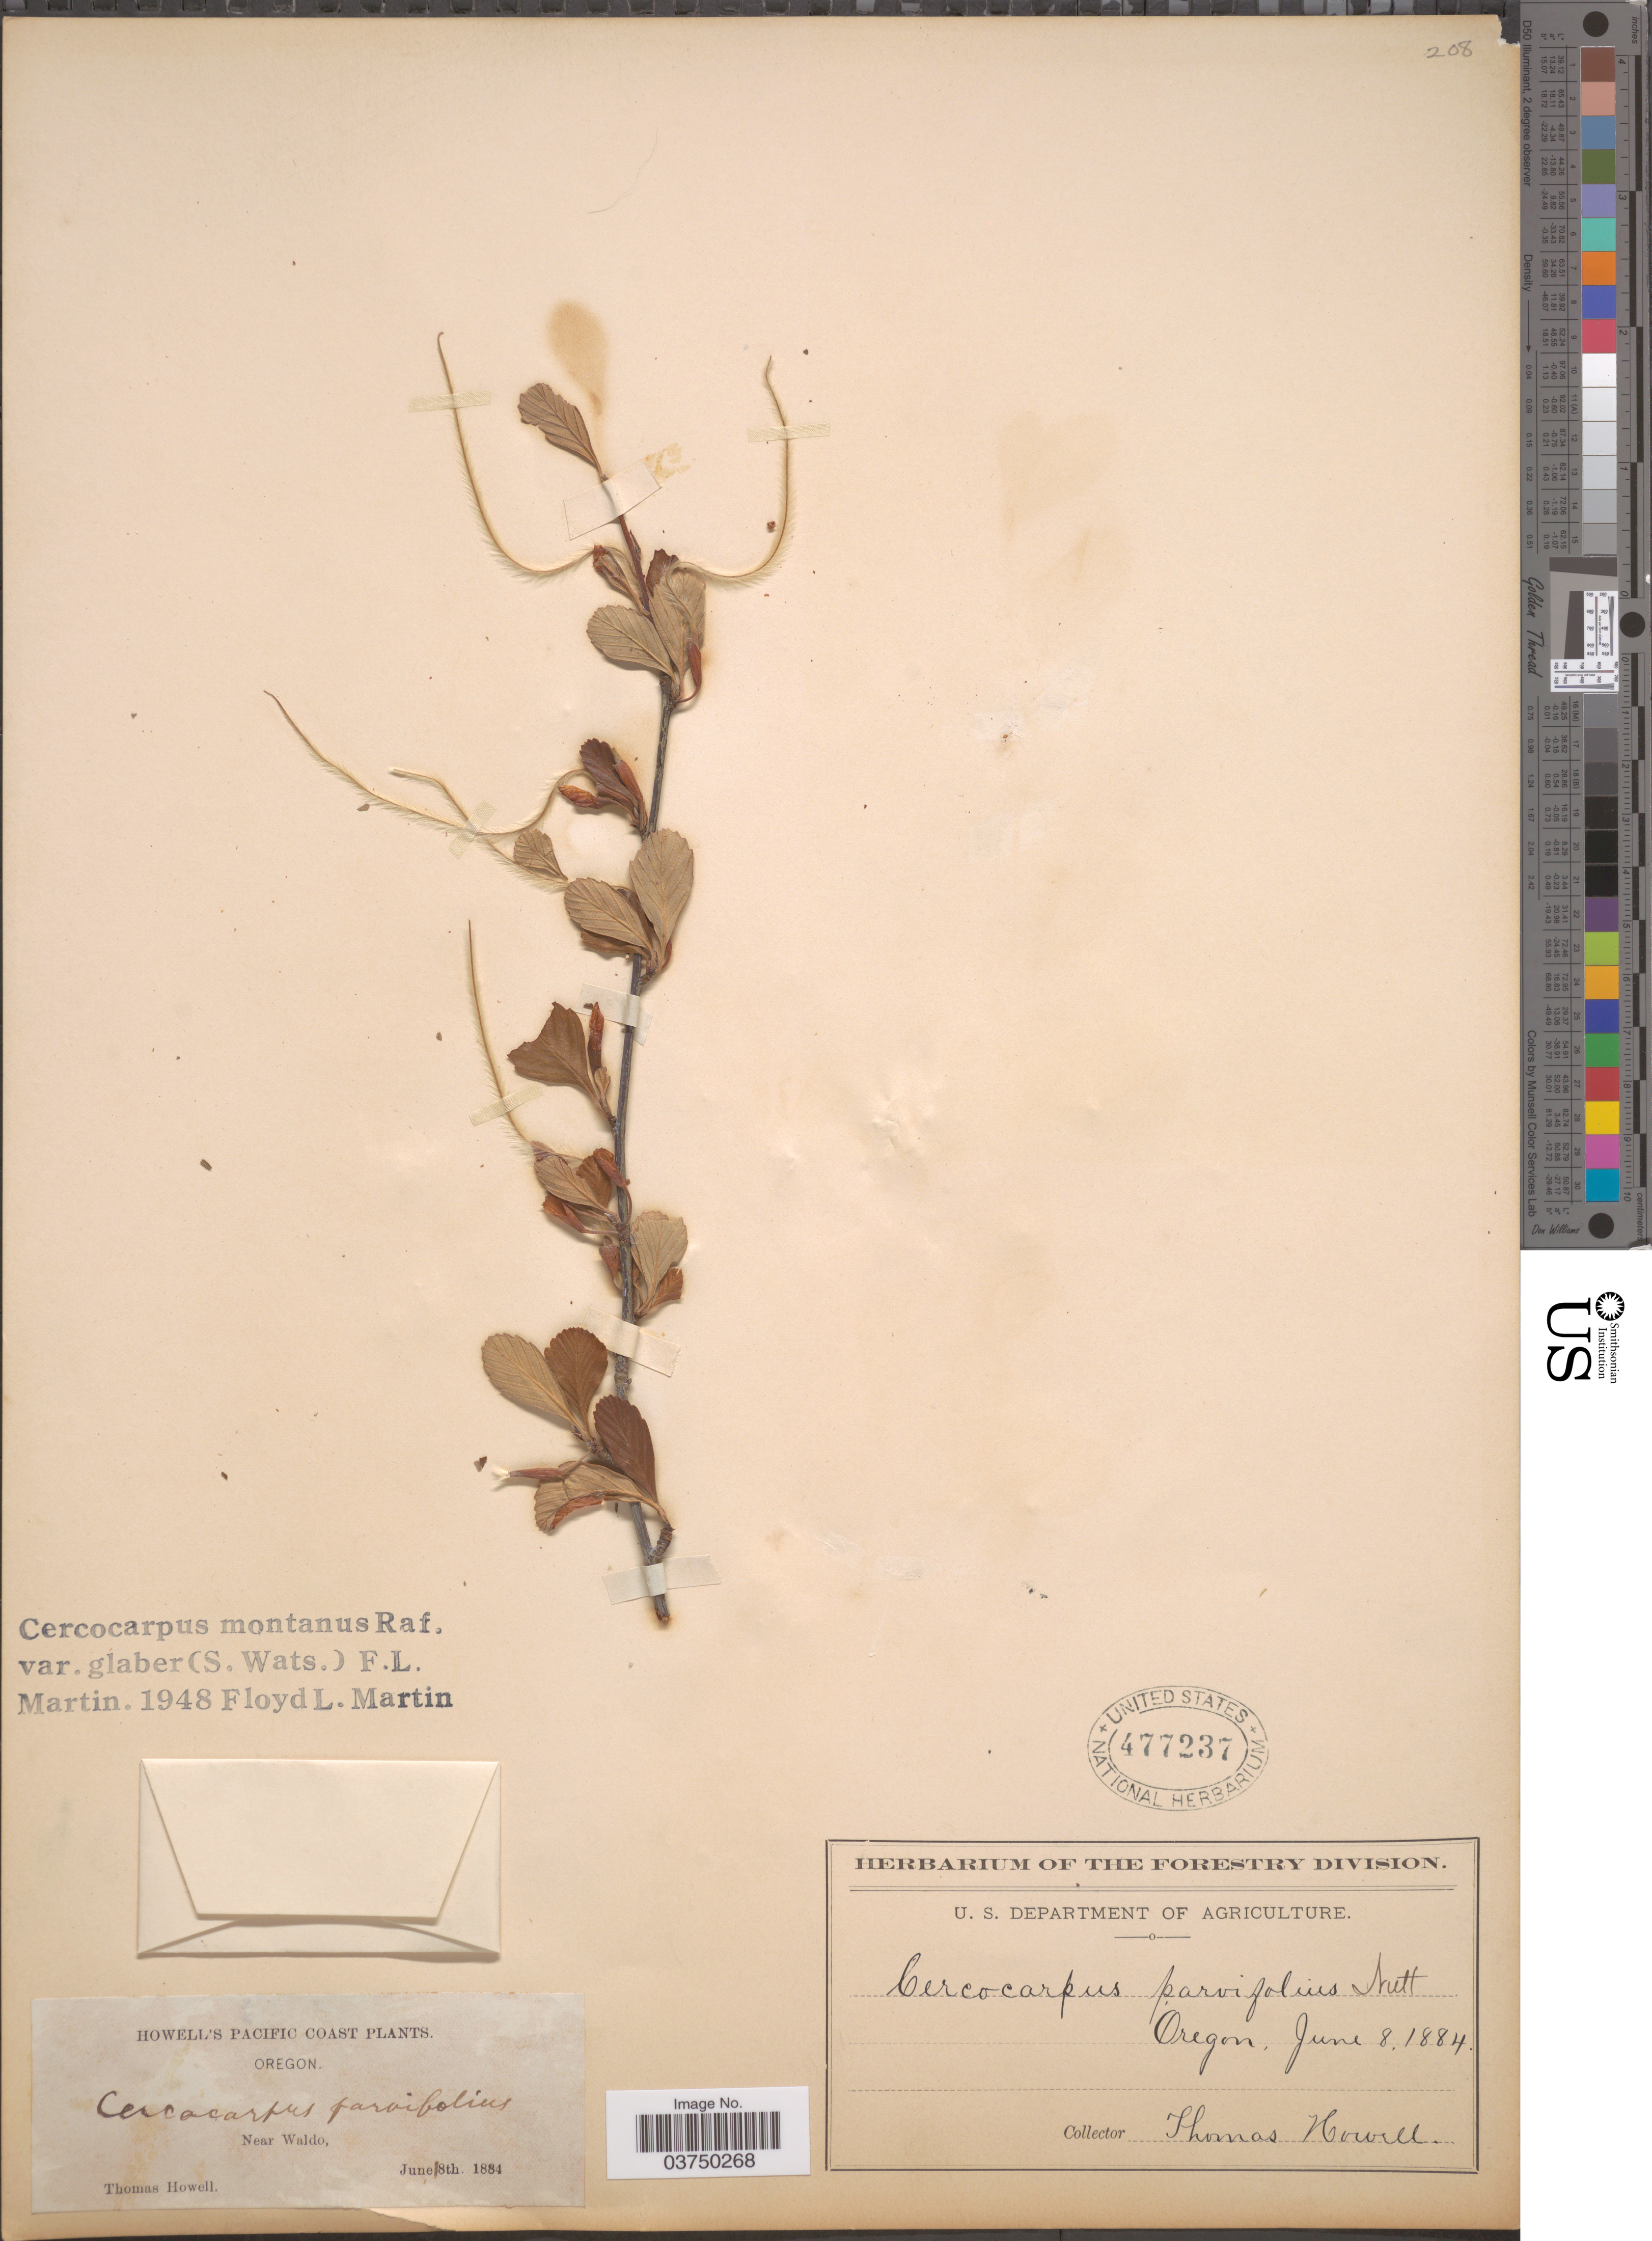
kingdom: Plantae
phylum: Tracheophyta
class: Magnoliopsida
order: Rosales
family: Rosaceae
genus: Cercocarpus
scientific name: Cercocarpus montanus var. glaber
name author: (S. Watson) F.L. Martin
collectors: T. Howell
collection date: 1884-06-08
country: United States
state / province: Oregon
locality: Pacific Coast. Near Waldo.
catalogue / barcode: US 477237